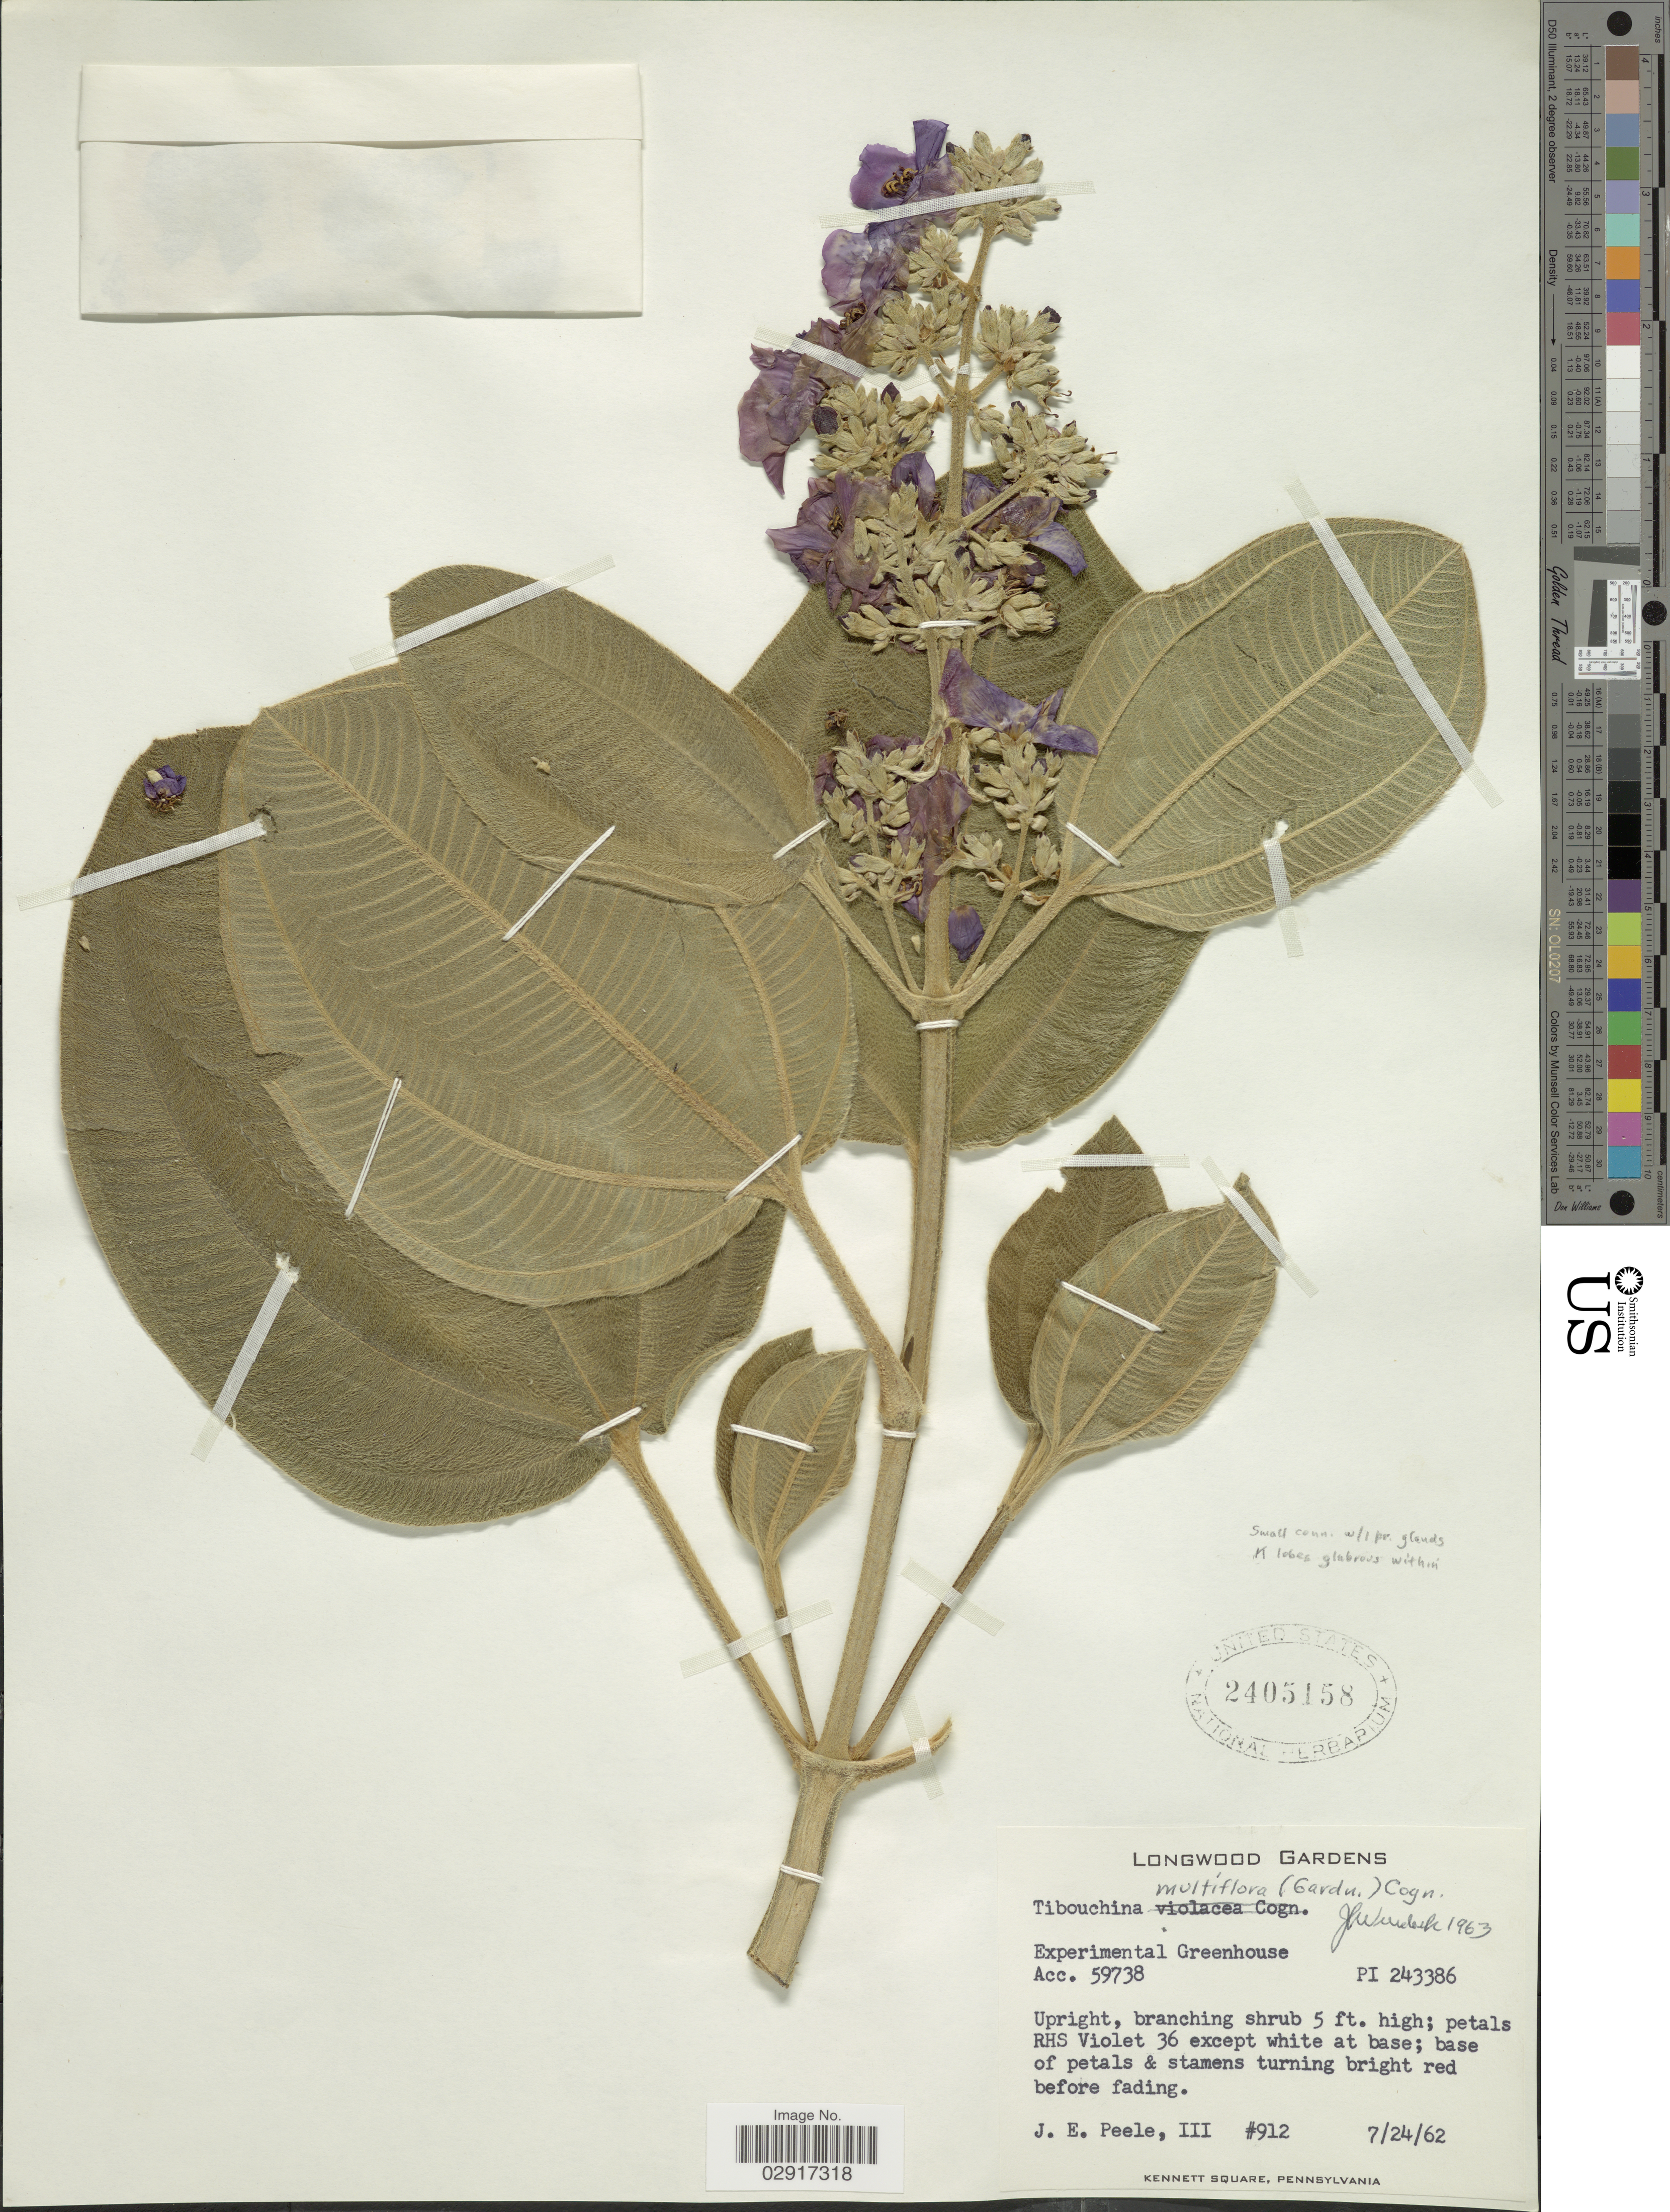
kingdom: Plantae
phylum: Tracheophyta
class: Magnoliopsida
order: Myrtales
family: Melastomataceae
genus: Pleroma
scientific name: Pleroma heteromallum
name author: (D. Don) D. Don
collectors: J. Peele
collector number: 912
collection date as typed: Transcribed d/m/y: 24/7/62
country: United States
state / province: Pennsylvania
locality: Longwood Gardens. Experimental Greenhouse.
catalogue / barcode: US 2405158